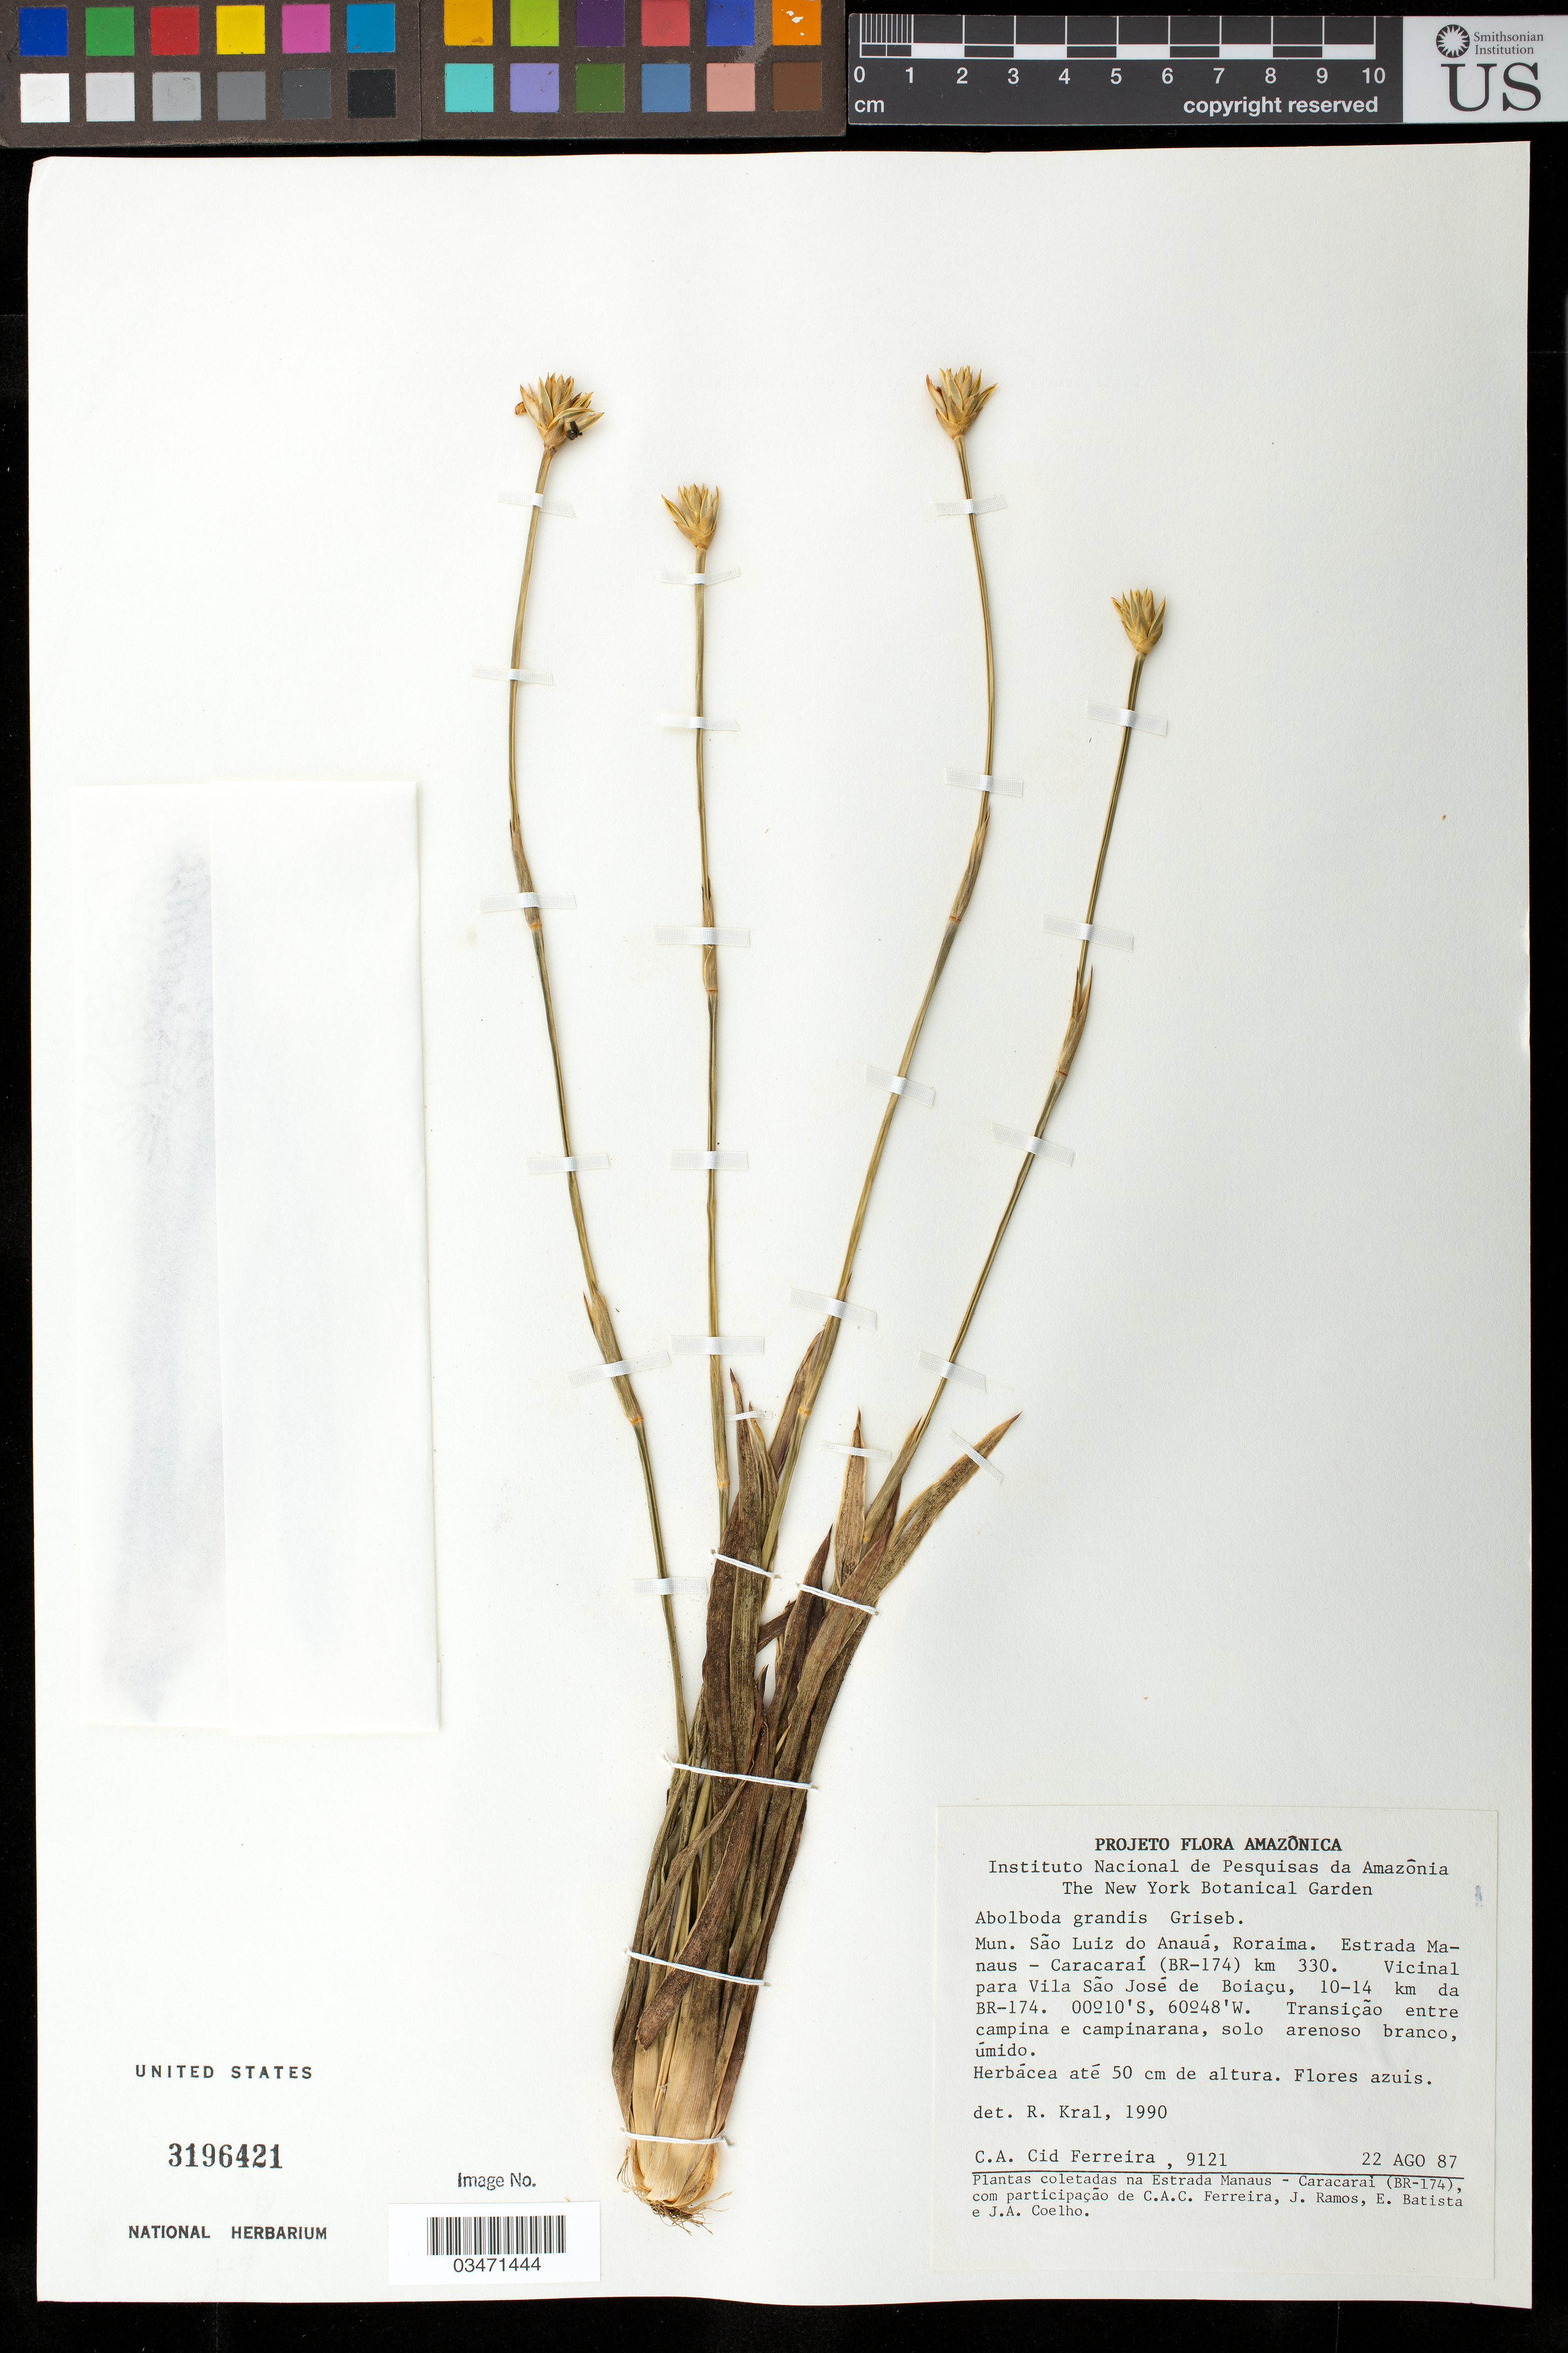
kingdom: Plantae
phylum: Tracheophyta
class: Liliopsida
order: Poales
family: Xyridaceae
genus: Abolboda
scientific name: Abolboda grandis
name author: Griseb.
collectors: C. A. Cid Ferreira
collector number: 9121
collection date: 1987-08-22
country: Brazil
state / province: Roraima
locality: Mun. São Luiz do Anauá, Roraima. Estrada Manaus - Caracaraí (BR-174) km 330. Vicinal para Vila São José de Boiaçu, 10-14 km da BR-174. Transição entre campina e campinarana, solo arenoso branco, úmido.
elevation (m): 50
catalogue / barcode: US 3196421